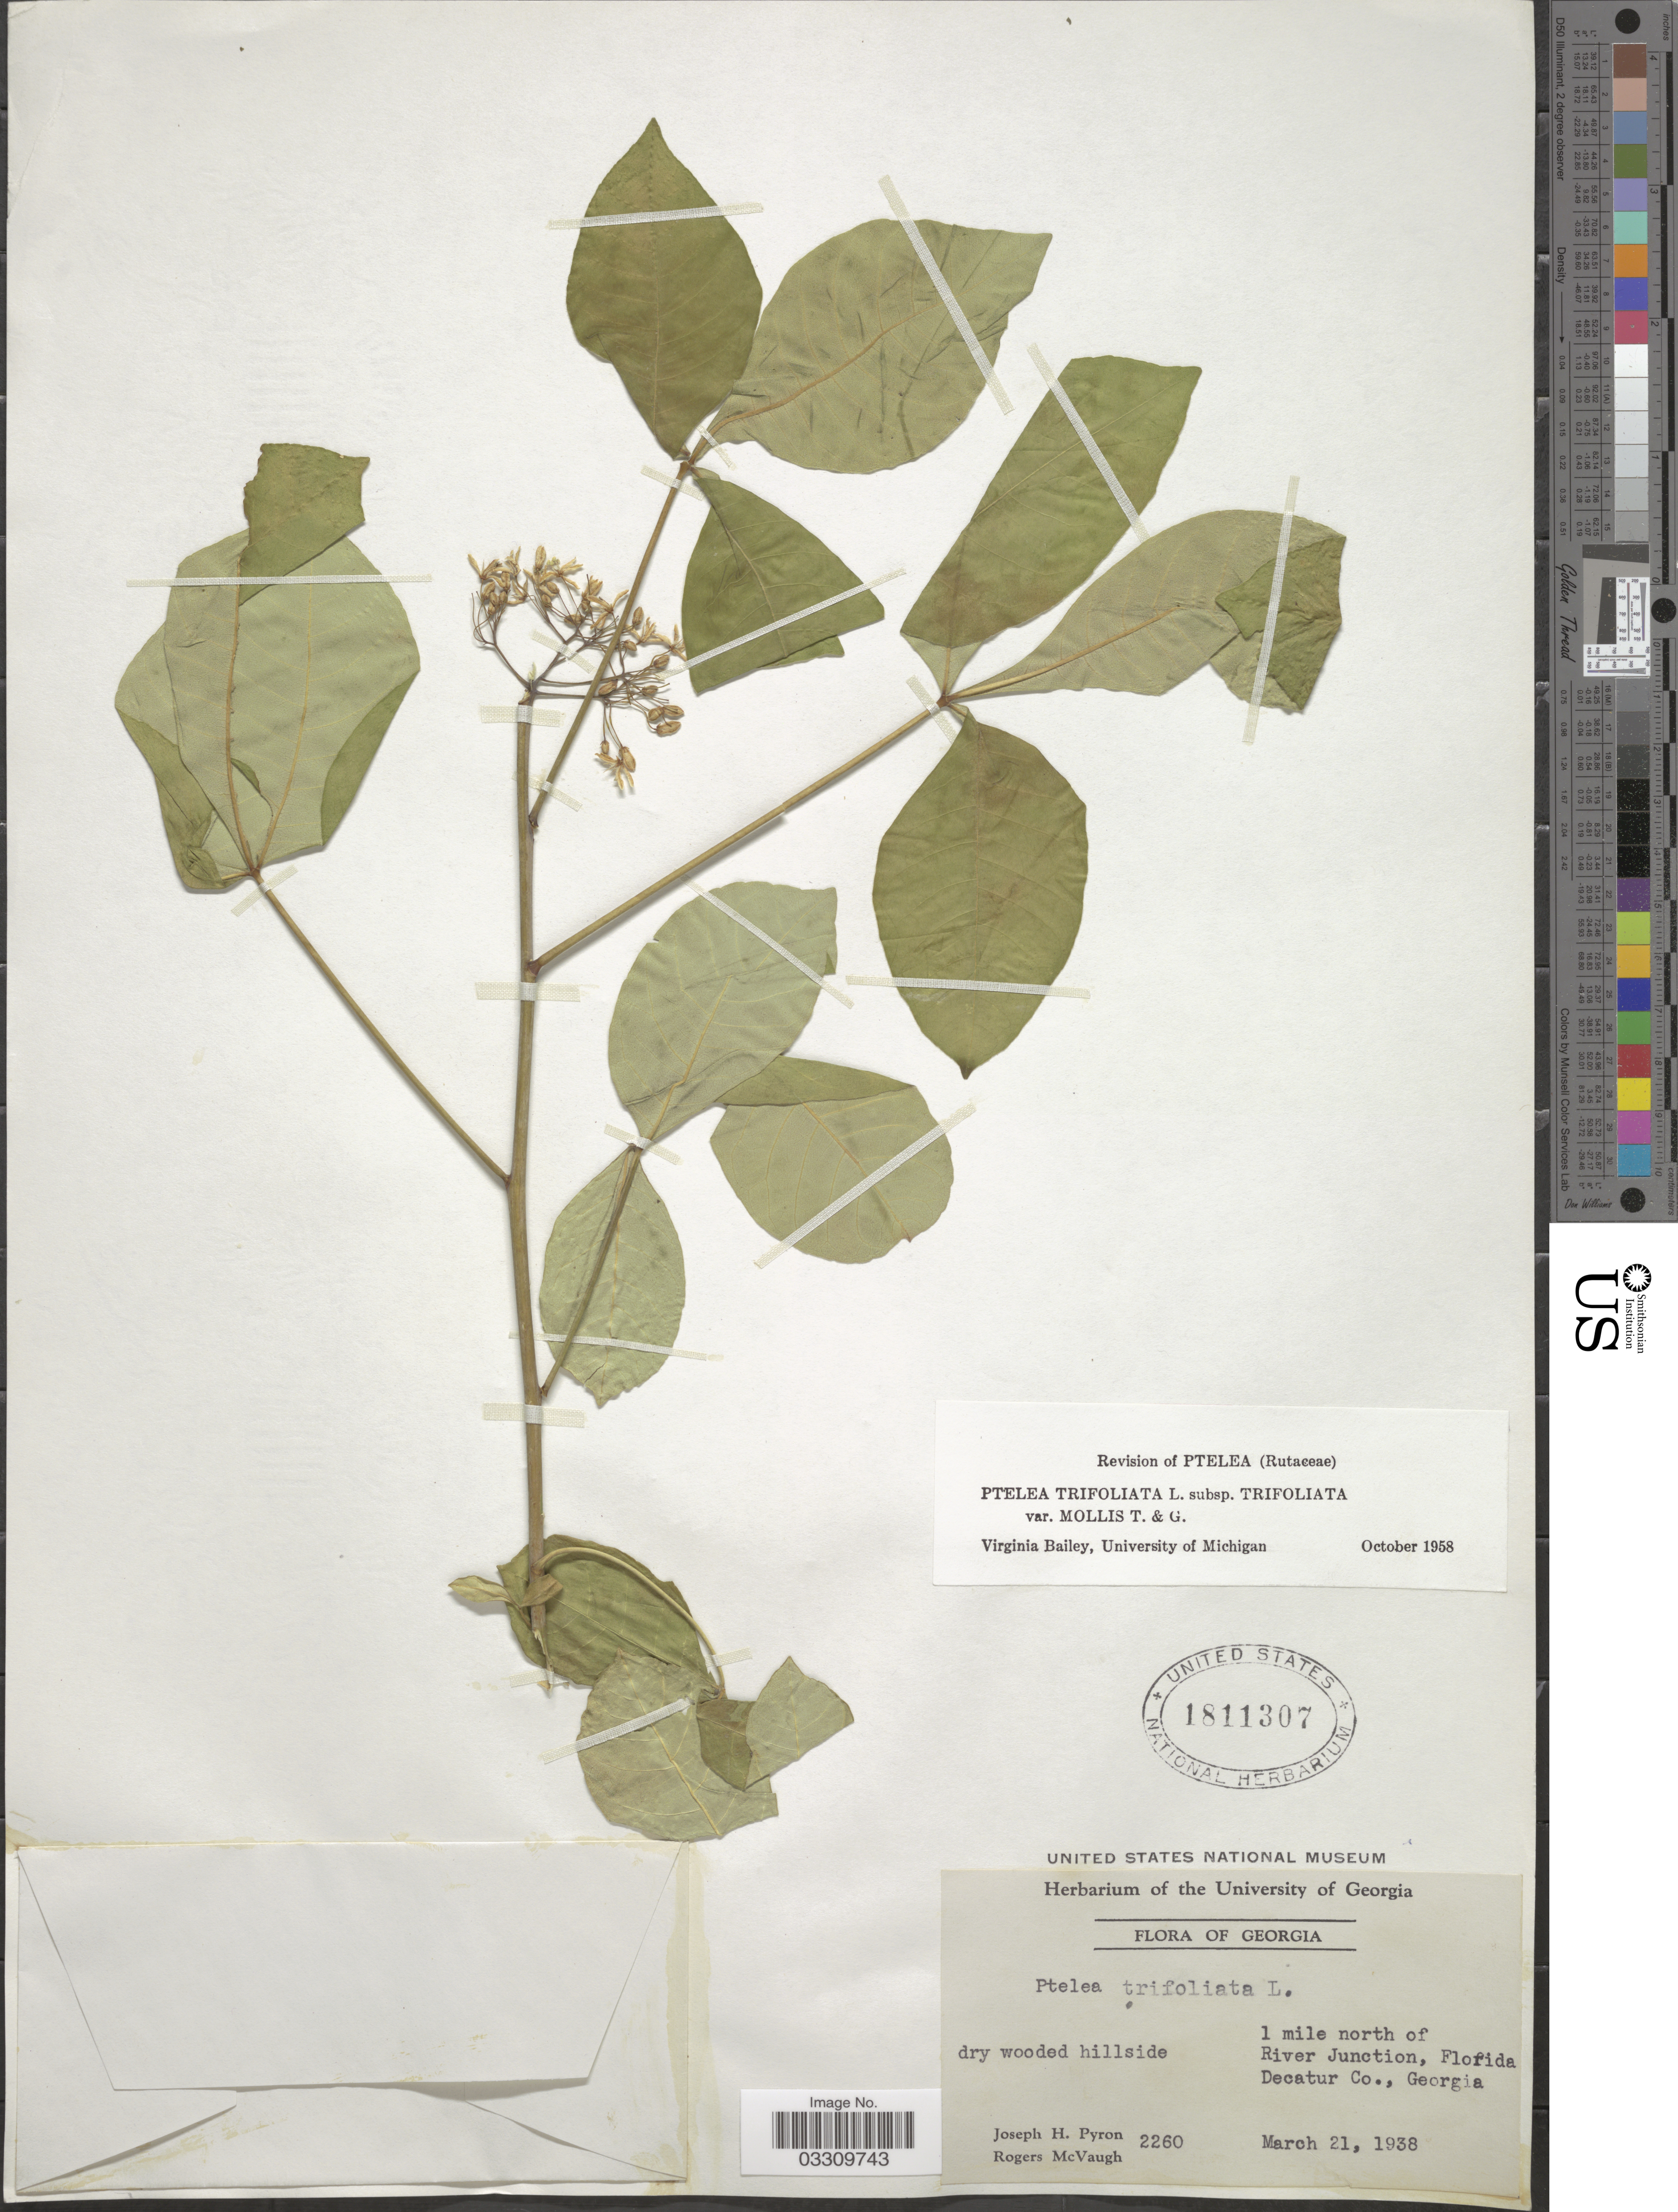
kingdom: Plantae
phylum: Tracheophyta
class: Magnoliopsida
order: Sapindales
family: Rutaceae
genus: Ptelea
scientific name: Ptelea trifoliata var. mollis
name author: Torr. & A. Gray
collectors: J. H. Pyron & R. McVaugh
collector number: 2260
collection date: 1938-03-21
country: United States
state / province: Georgia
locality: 1 mile north of River Junction, Florida Decatur Co.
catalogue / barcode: US 1811307